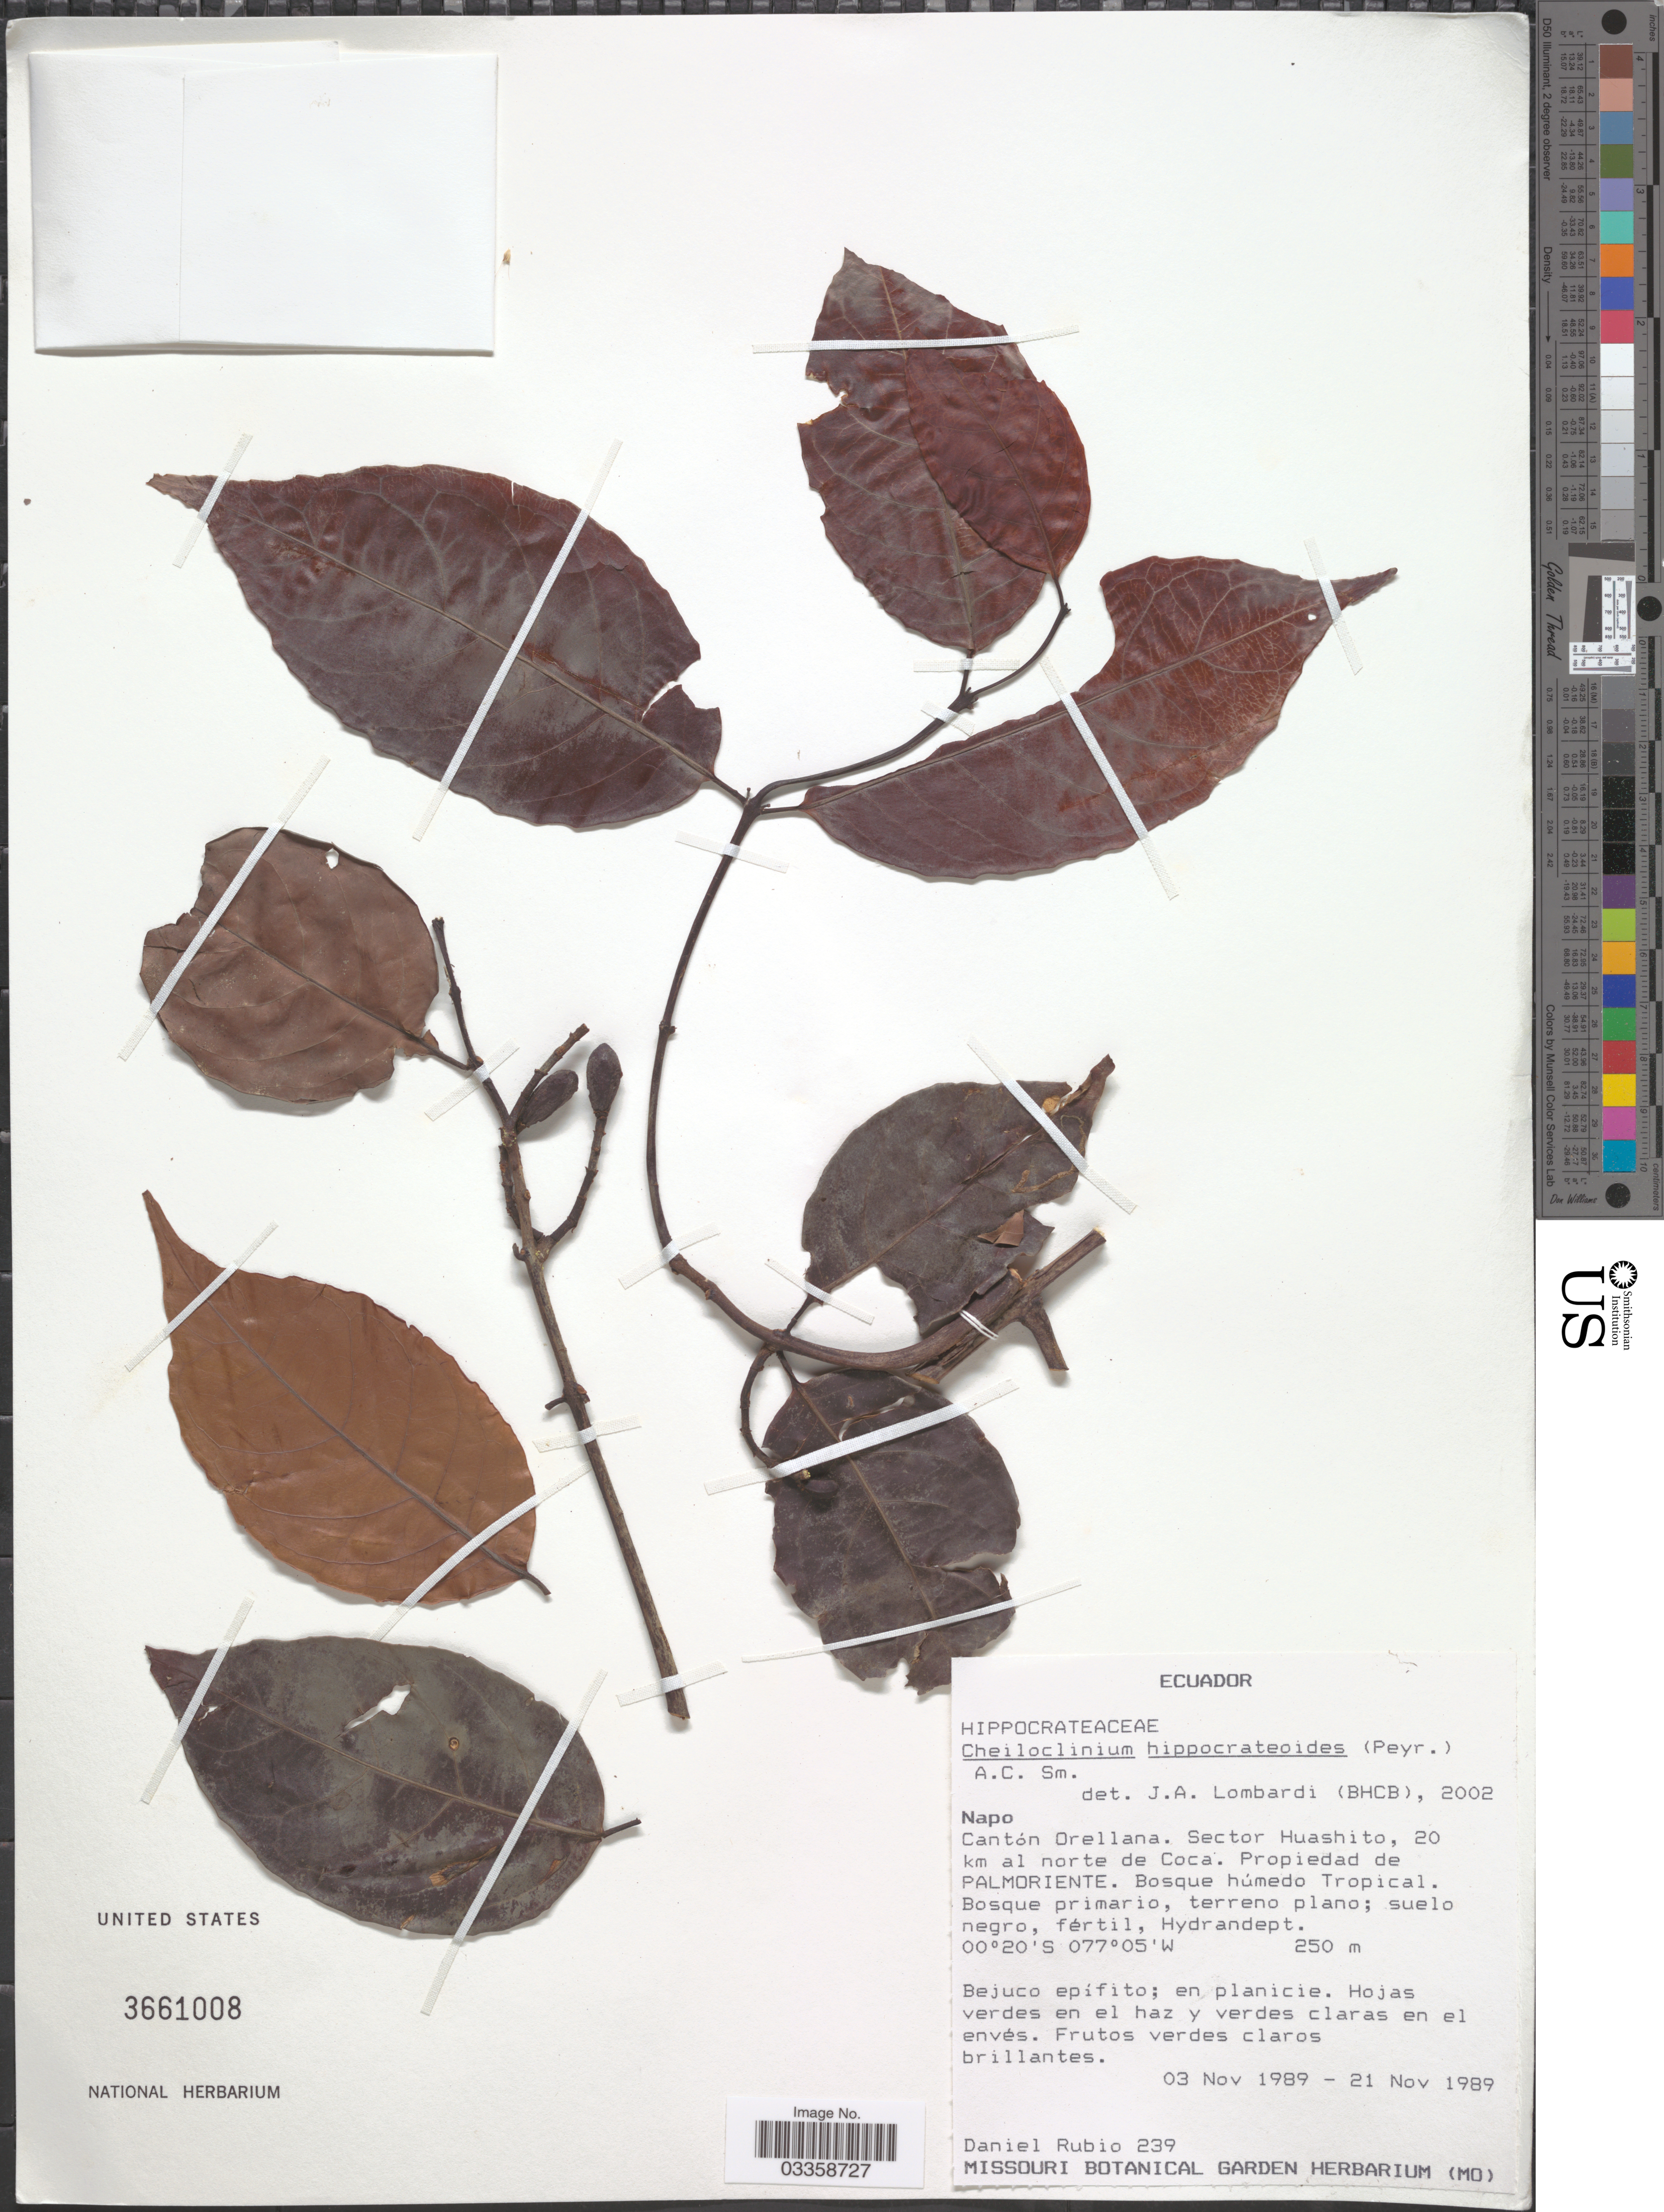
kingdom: Plantae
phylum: Tracheophyta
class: Magnoliopsida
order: Celastrales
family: Celastraceae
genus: Cheiloclinium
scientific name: Cheiloclinium hippocrateoides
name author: (Peyr.) A.C. Sm.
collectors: D. Rubio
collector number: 239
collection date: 1989-11-03/1989-11-21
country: Ecuador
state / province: Napo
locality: Cantón Orellana. Sector Huashito, 20 km al norte de Coca. Propiedad de Palmoriente.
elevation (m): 250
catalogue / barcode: US 3661008